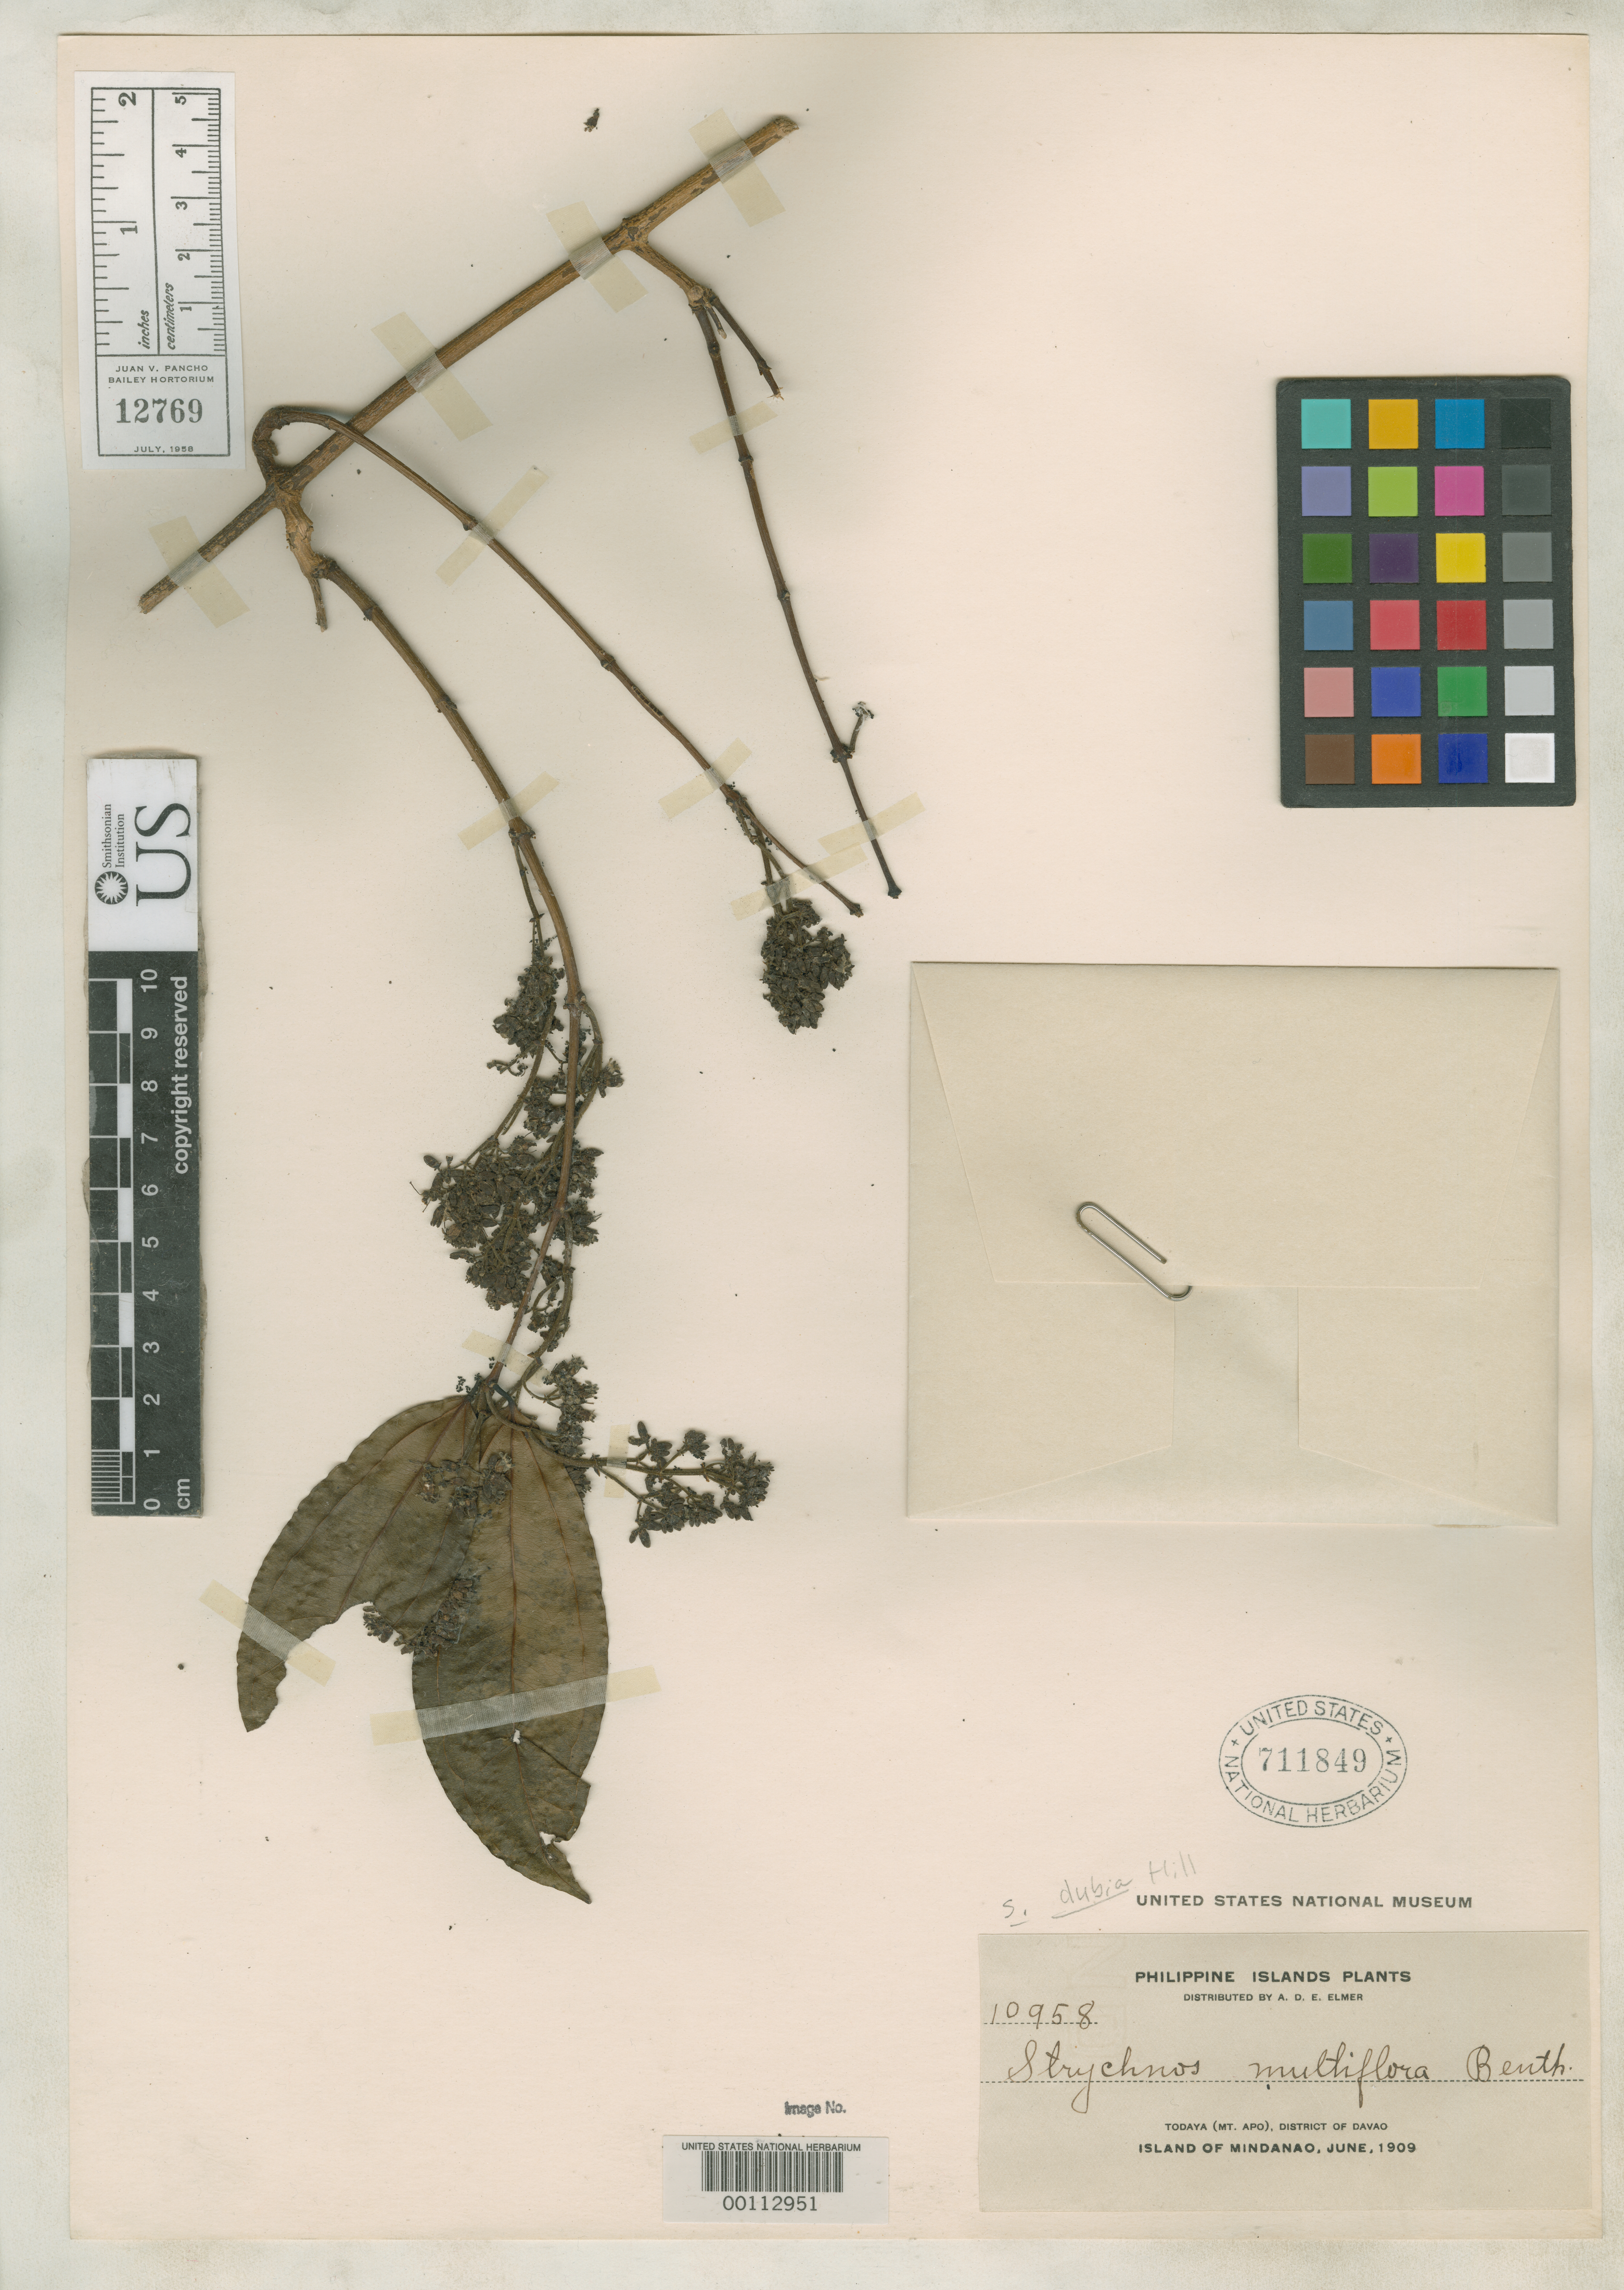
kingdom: Plantae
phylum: Tracheophyta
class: Magnoliopsida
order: Gentianales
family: Loganiaceae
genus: Strychnos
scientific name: Strychnos dubia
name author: A.W. Hill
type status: Isotype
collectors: A. D. E. Elmer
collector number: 10958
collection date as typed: Jun 1909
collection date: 1909-06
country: Philippines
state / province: Davao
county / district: Davao del Sur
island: Mindanao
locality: Todaya, Mt. Apo.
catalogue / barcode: US 711849